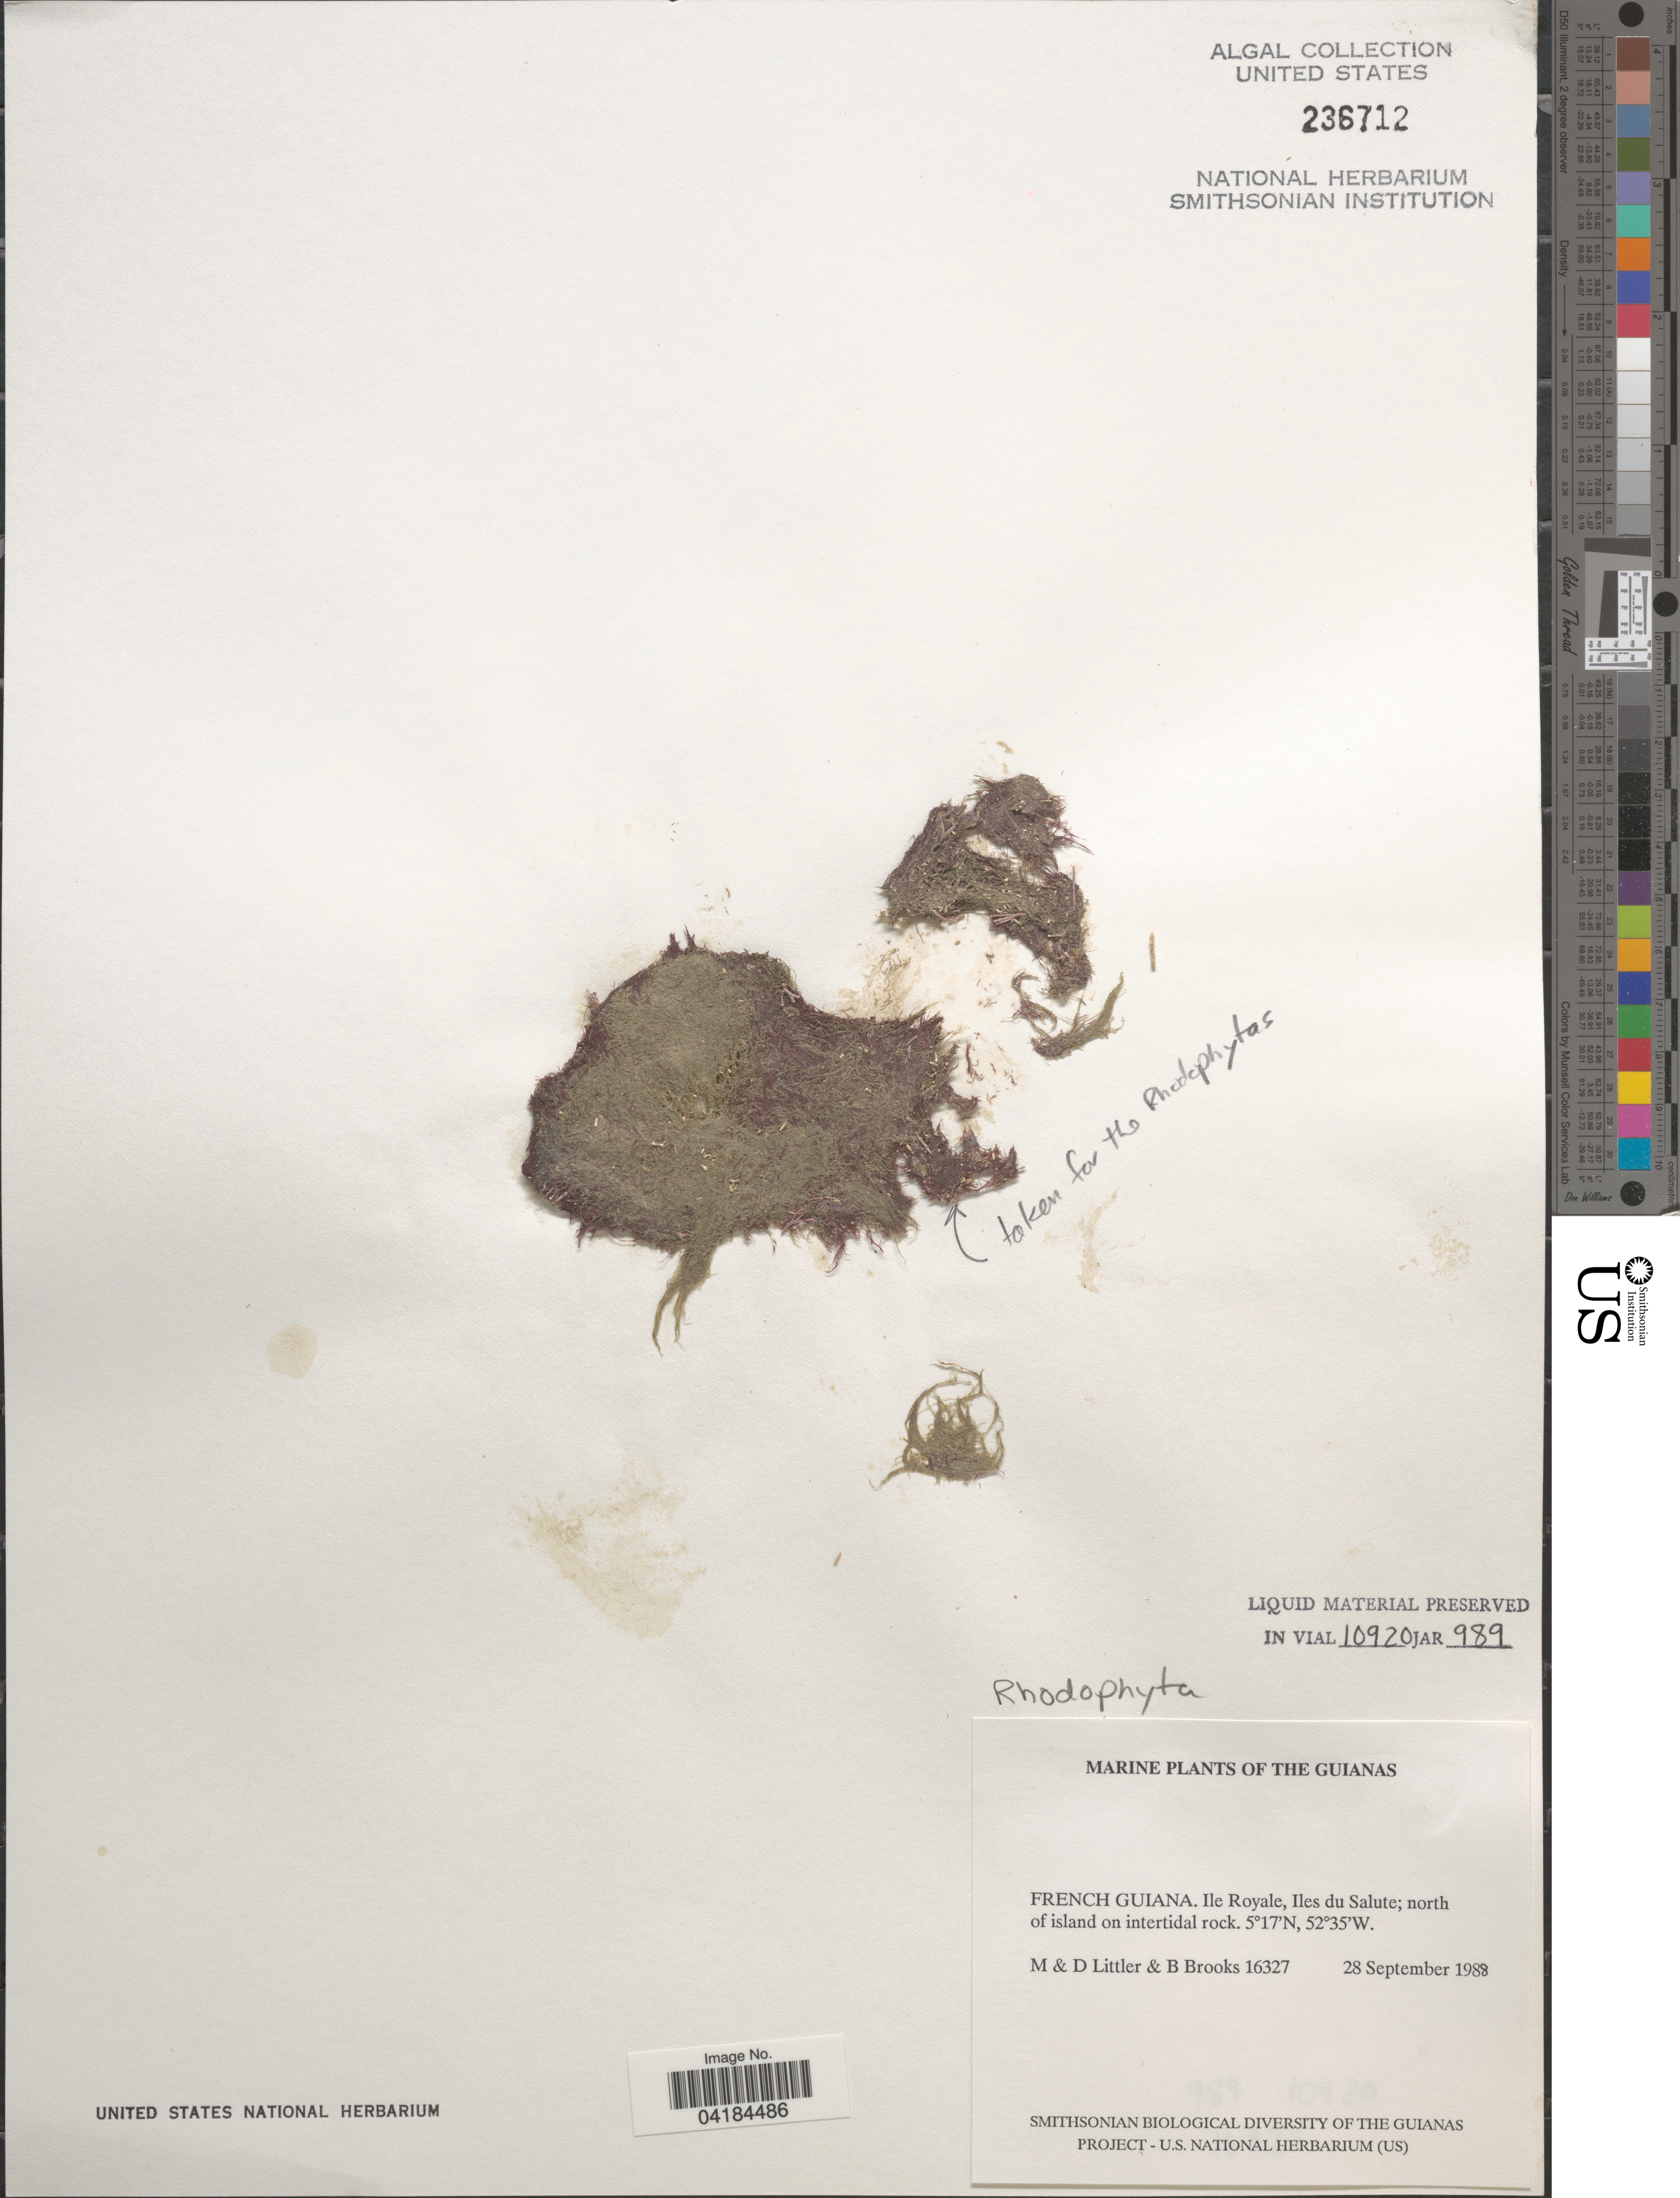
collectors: M. Littler, D. S. Littler & B. Brooks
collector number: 16327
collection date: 1988-09-28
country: French Guiana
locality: The Guianas. Ile Royale, Iles du Salute; north of island on intertidal rock.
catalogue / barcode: US 236712